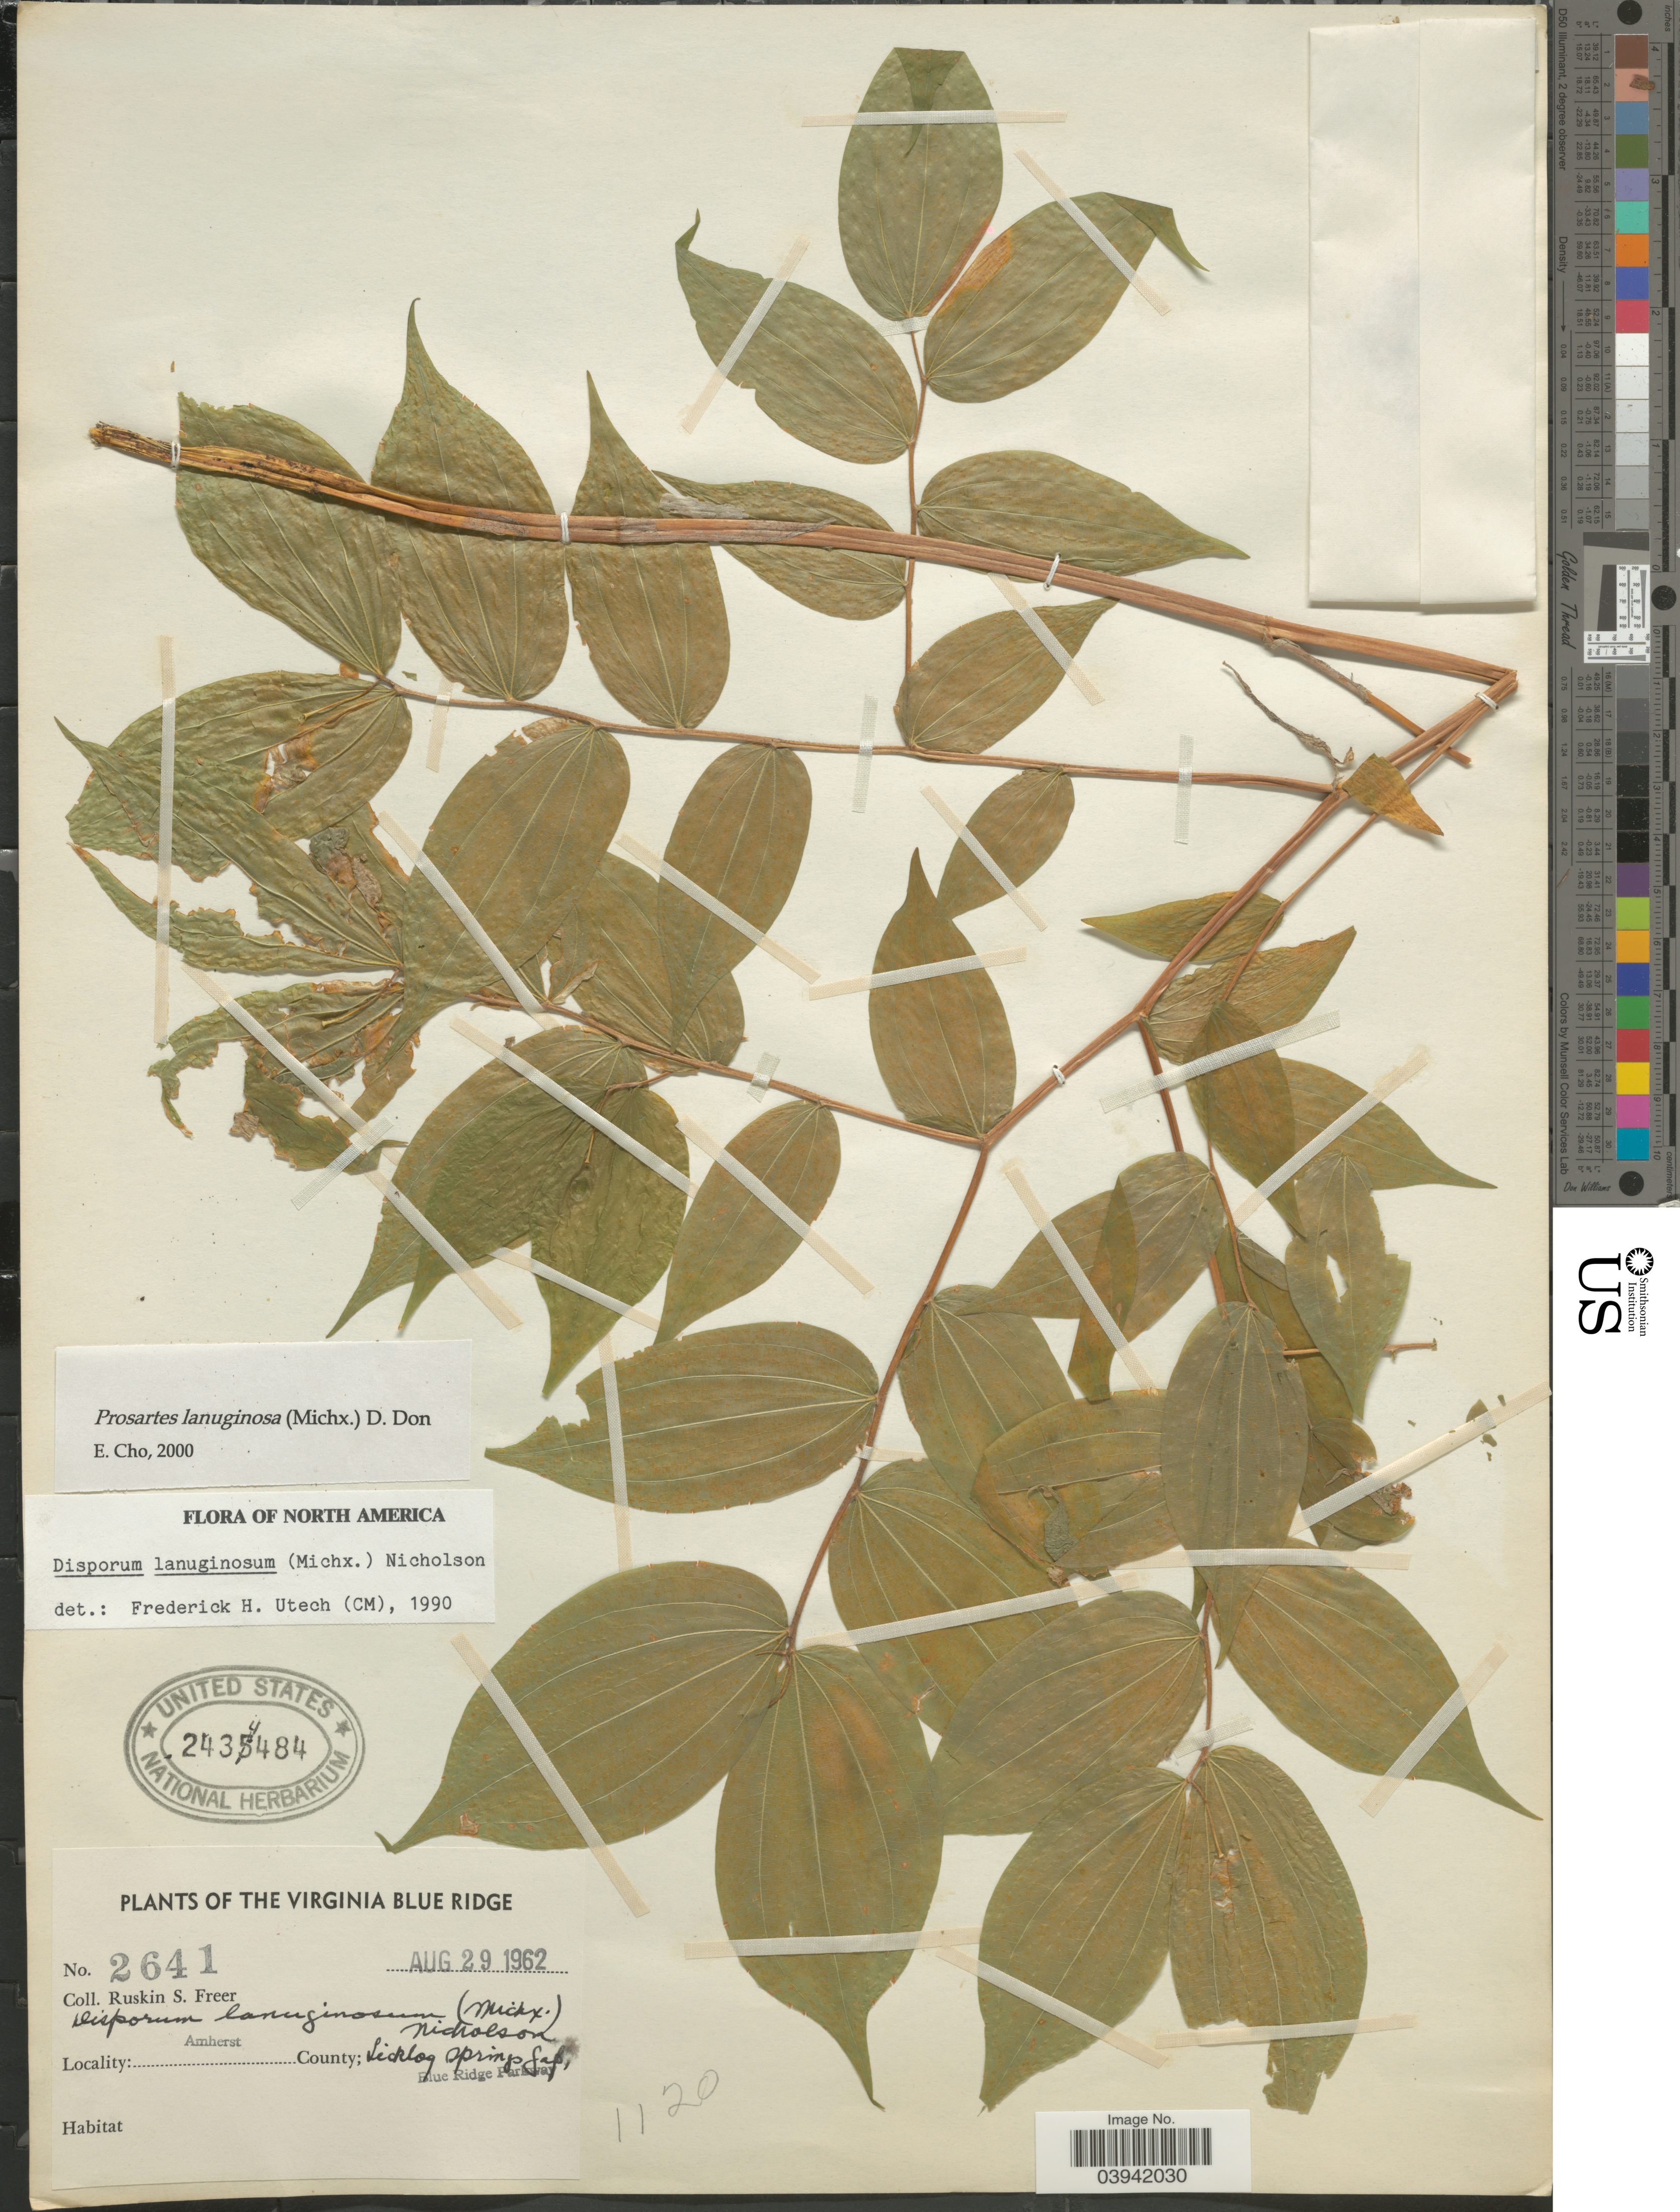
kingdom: Plantae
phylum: Tracheophyta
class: Liliopsida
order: Liliales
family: Liliaceae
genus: Prosartes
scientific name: Prosartes lanuginosa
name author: D. Don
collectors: R. Freer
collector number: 2641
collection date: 1962-08-29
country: United States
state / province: Virginia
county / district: Amherst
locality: The Virginia Blue Ridge. Amherst County; Licklog Springs Gap, Blue Ridge Parkway.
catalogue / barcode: US 2434484